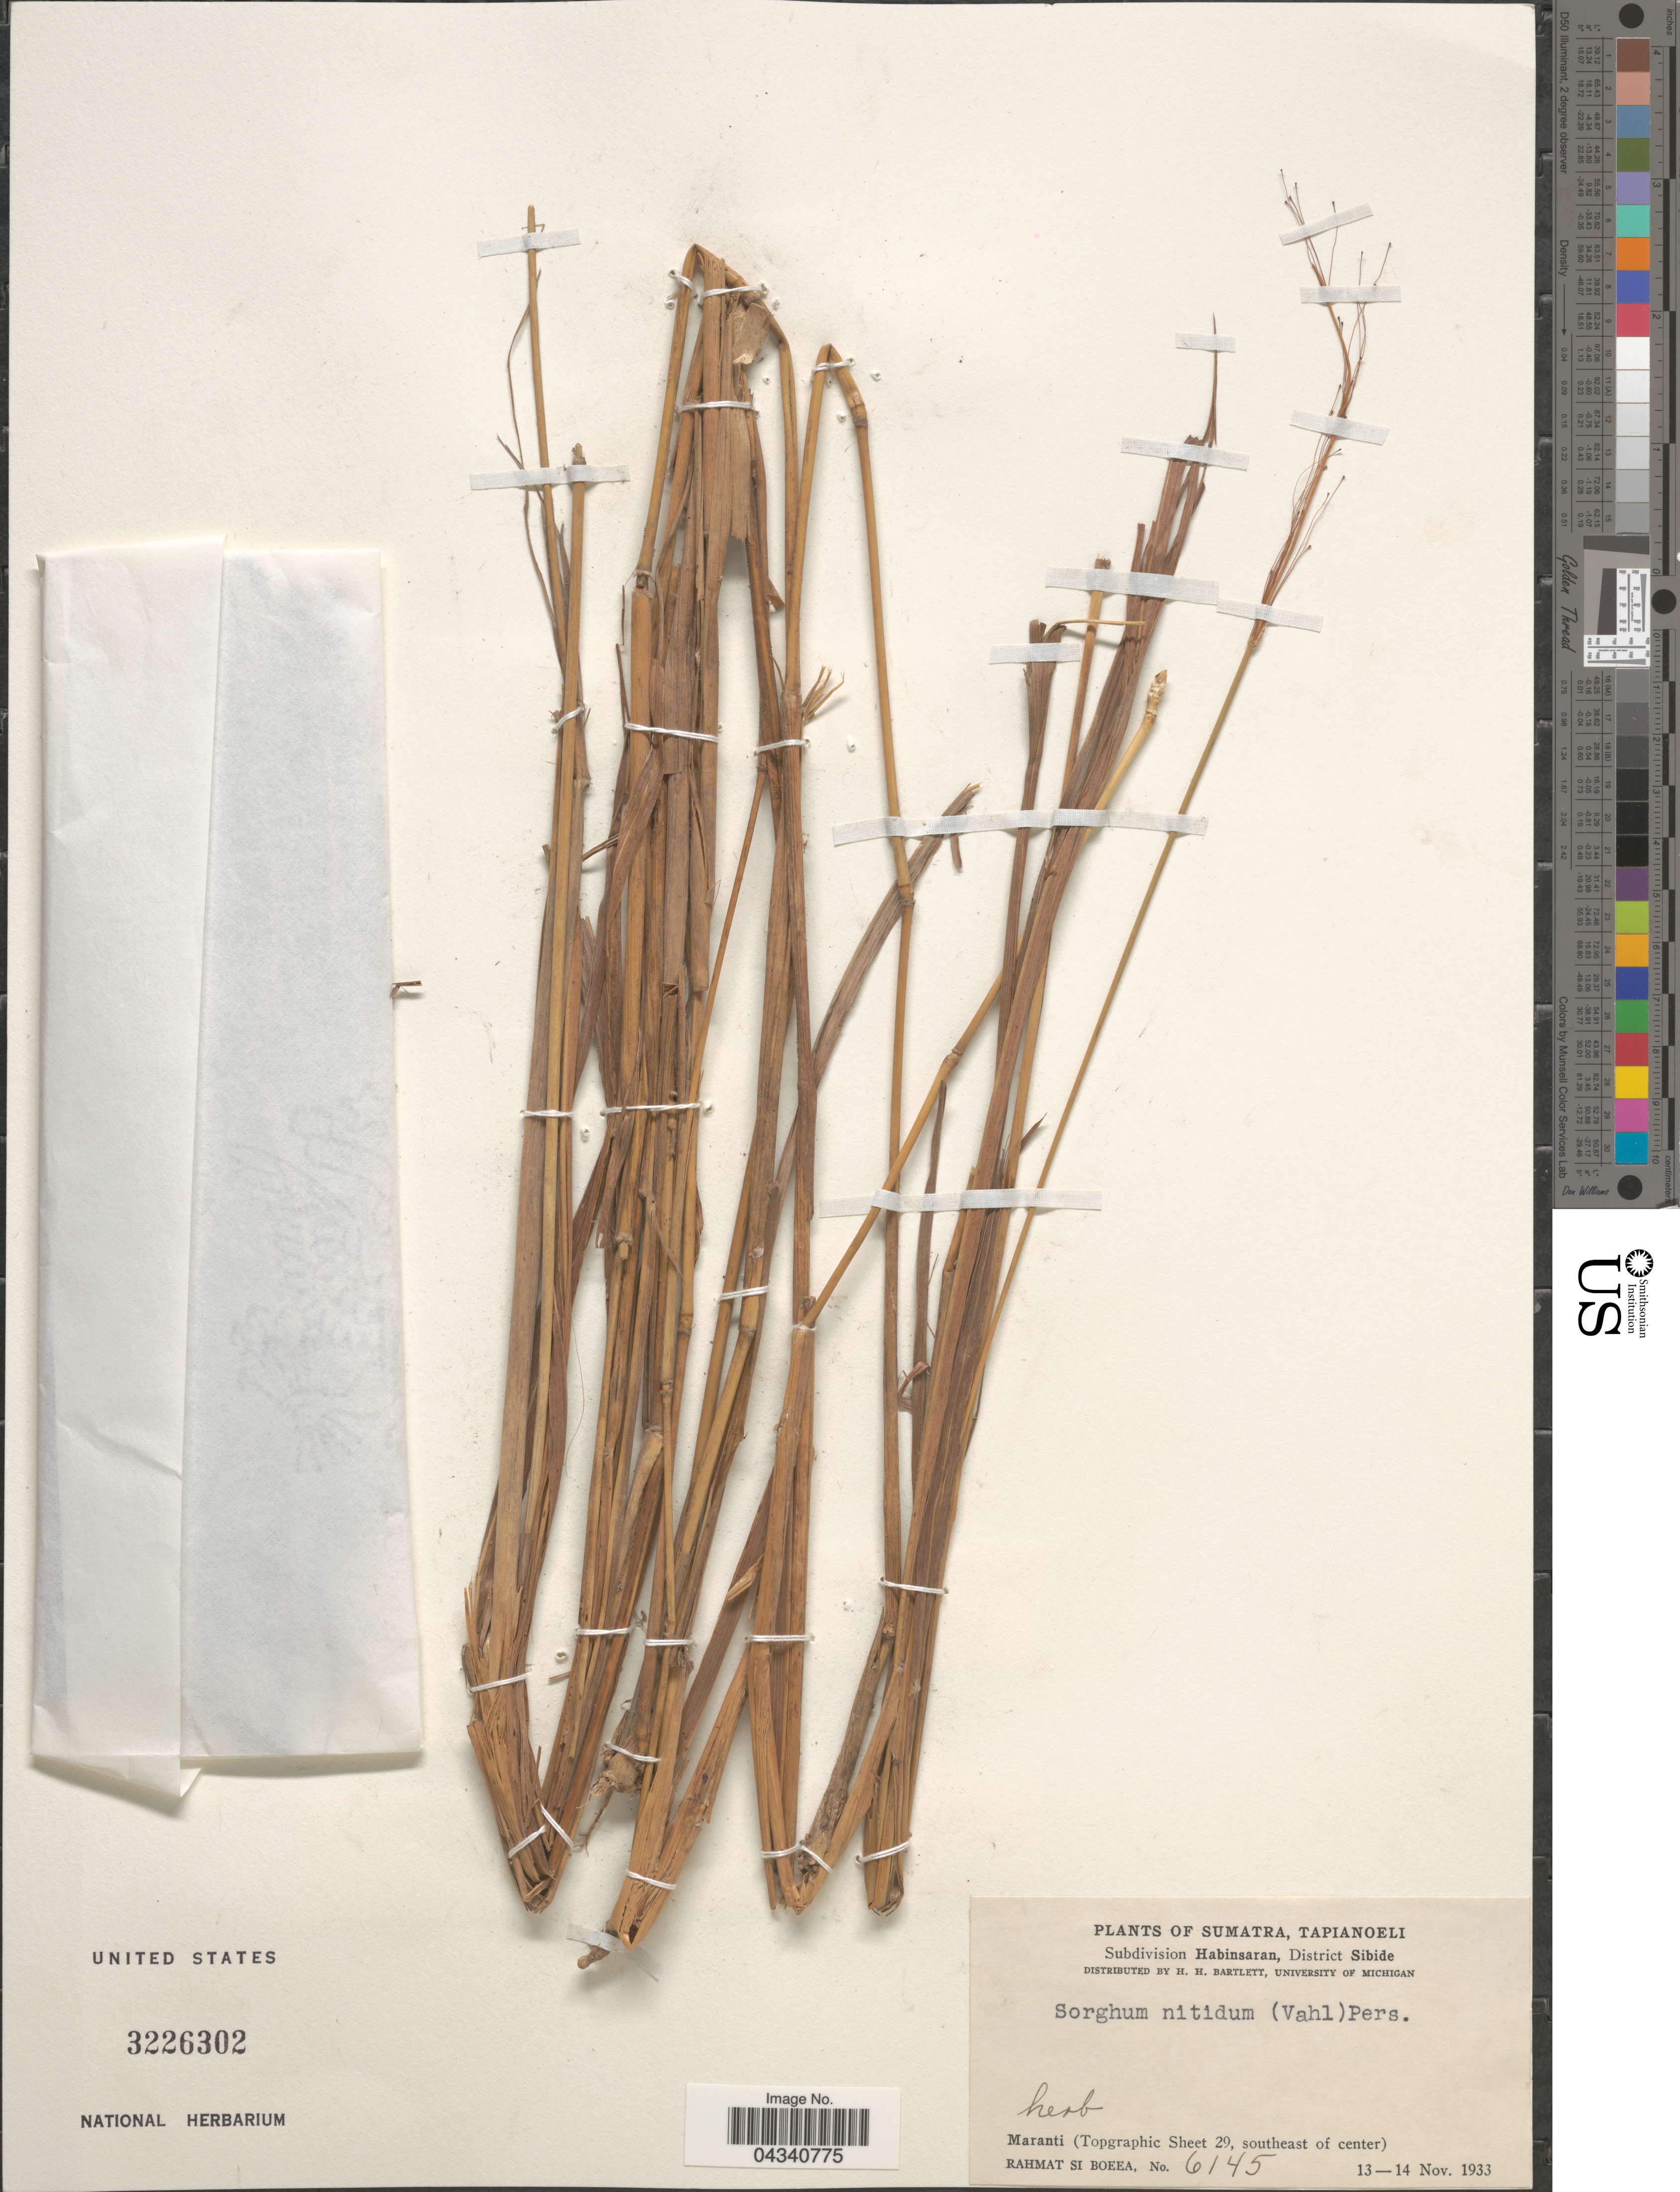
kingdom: Plantae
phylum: Tracheophyta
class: Liliopsida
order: Poales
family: Poaceae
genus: Sorghum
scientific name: Sorghum nitidum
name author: (Vahl) Pers.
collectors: Rahmat Si Boeea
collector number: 6145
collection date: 1933-11-13/1933-11-14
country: Indonesia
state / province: Sumatra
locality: Tapianoeli. Subdivision Habinsaran, District Sibide. Maranti (Topgraphic Sheet 29, southeast of center).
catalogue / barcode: US 3226302